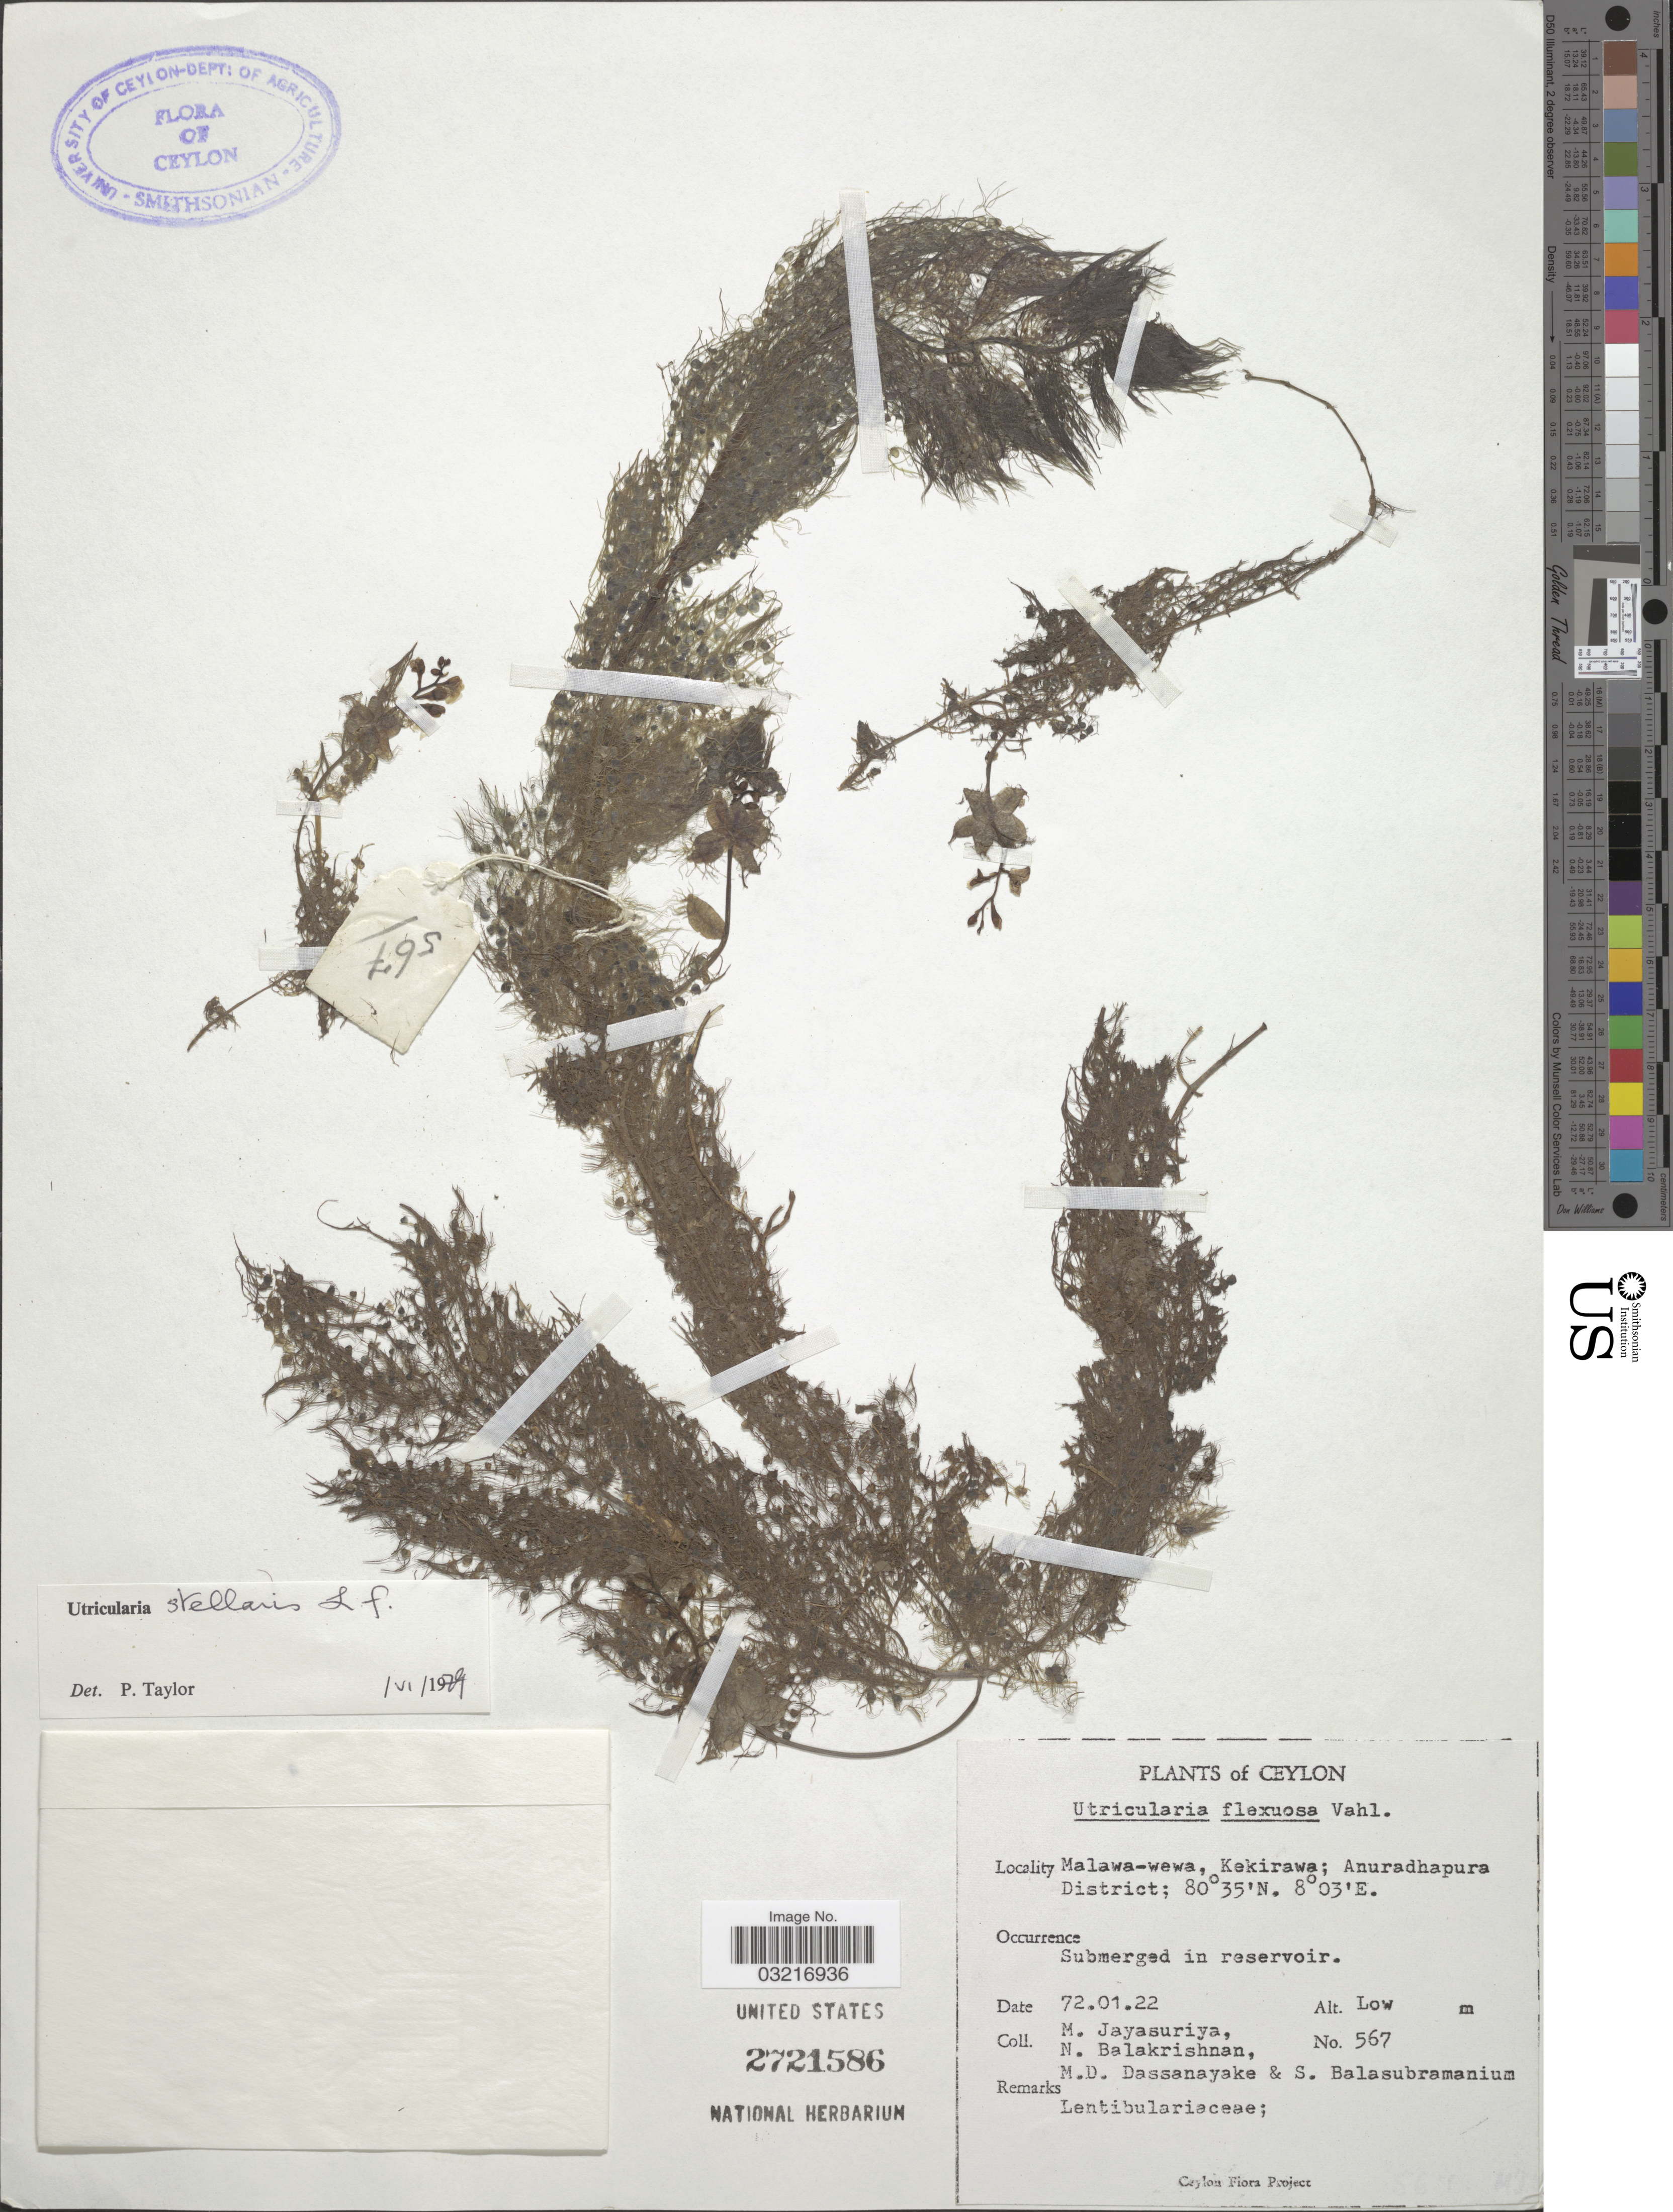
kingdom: Plantae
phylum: Tracheophyta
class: Magnoliopsida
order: Lamiales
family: Lentibulariaceae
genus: Utricularia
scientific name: Utricularia stellaris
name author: L. f.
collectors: M. Jayasuriya, N. Balakrishnan, M. D. Dassanayake & S. Balasubramanium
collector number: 567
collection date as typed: Transcribed d/m/y: 22/1/72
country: Sri Lanka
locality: Ceylon, Malawa-wewa, Kekirawa; Anuradhapura District.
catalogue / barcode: US 2721586